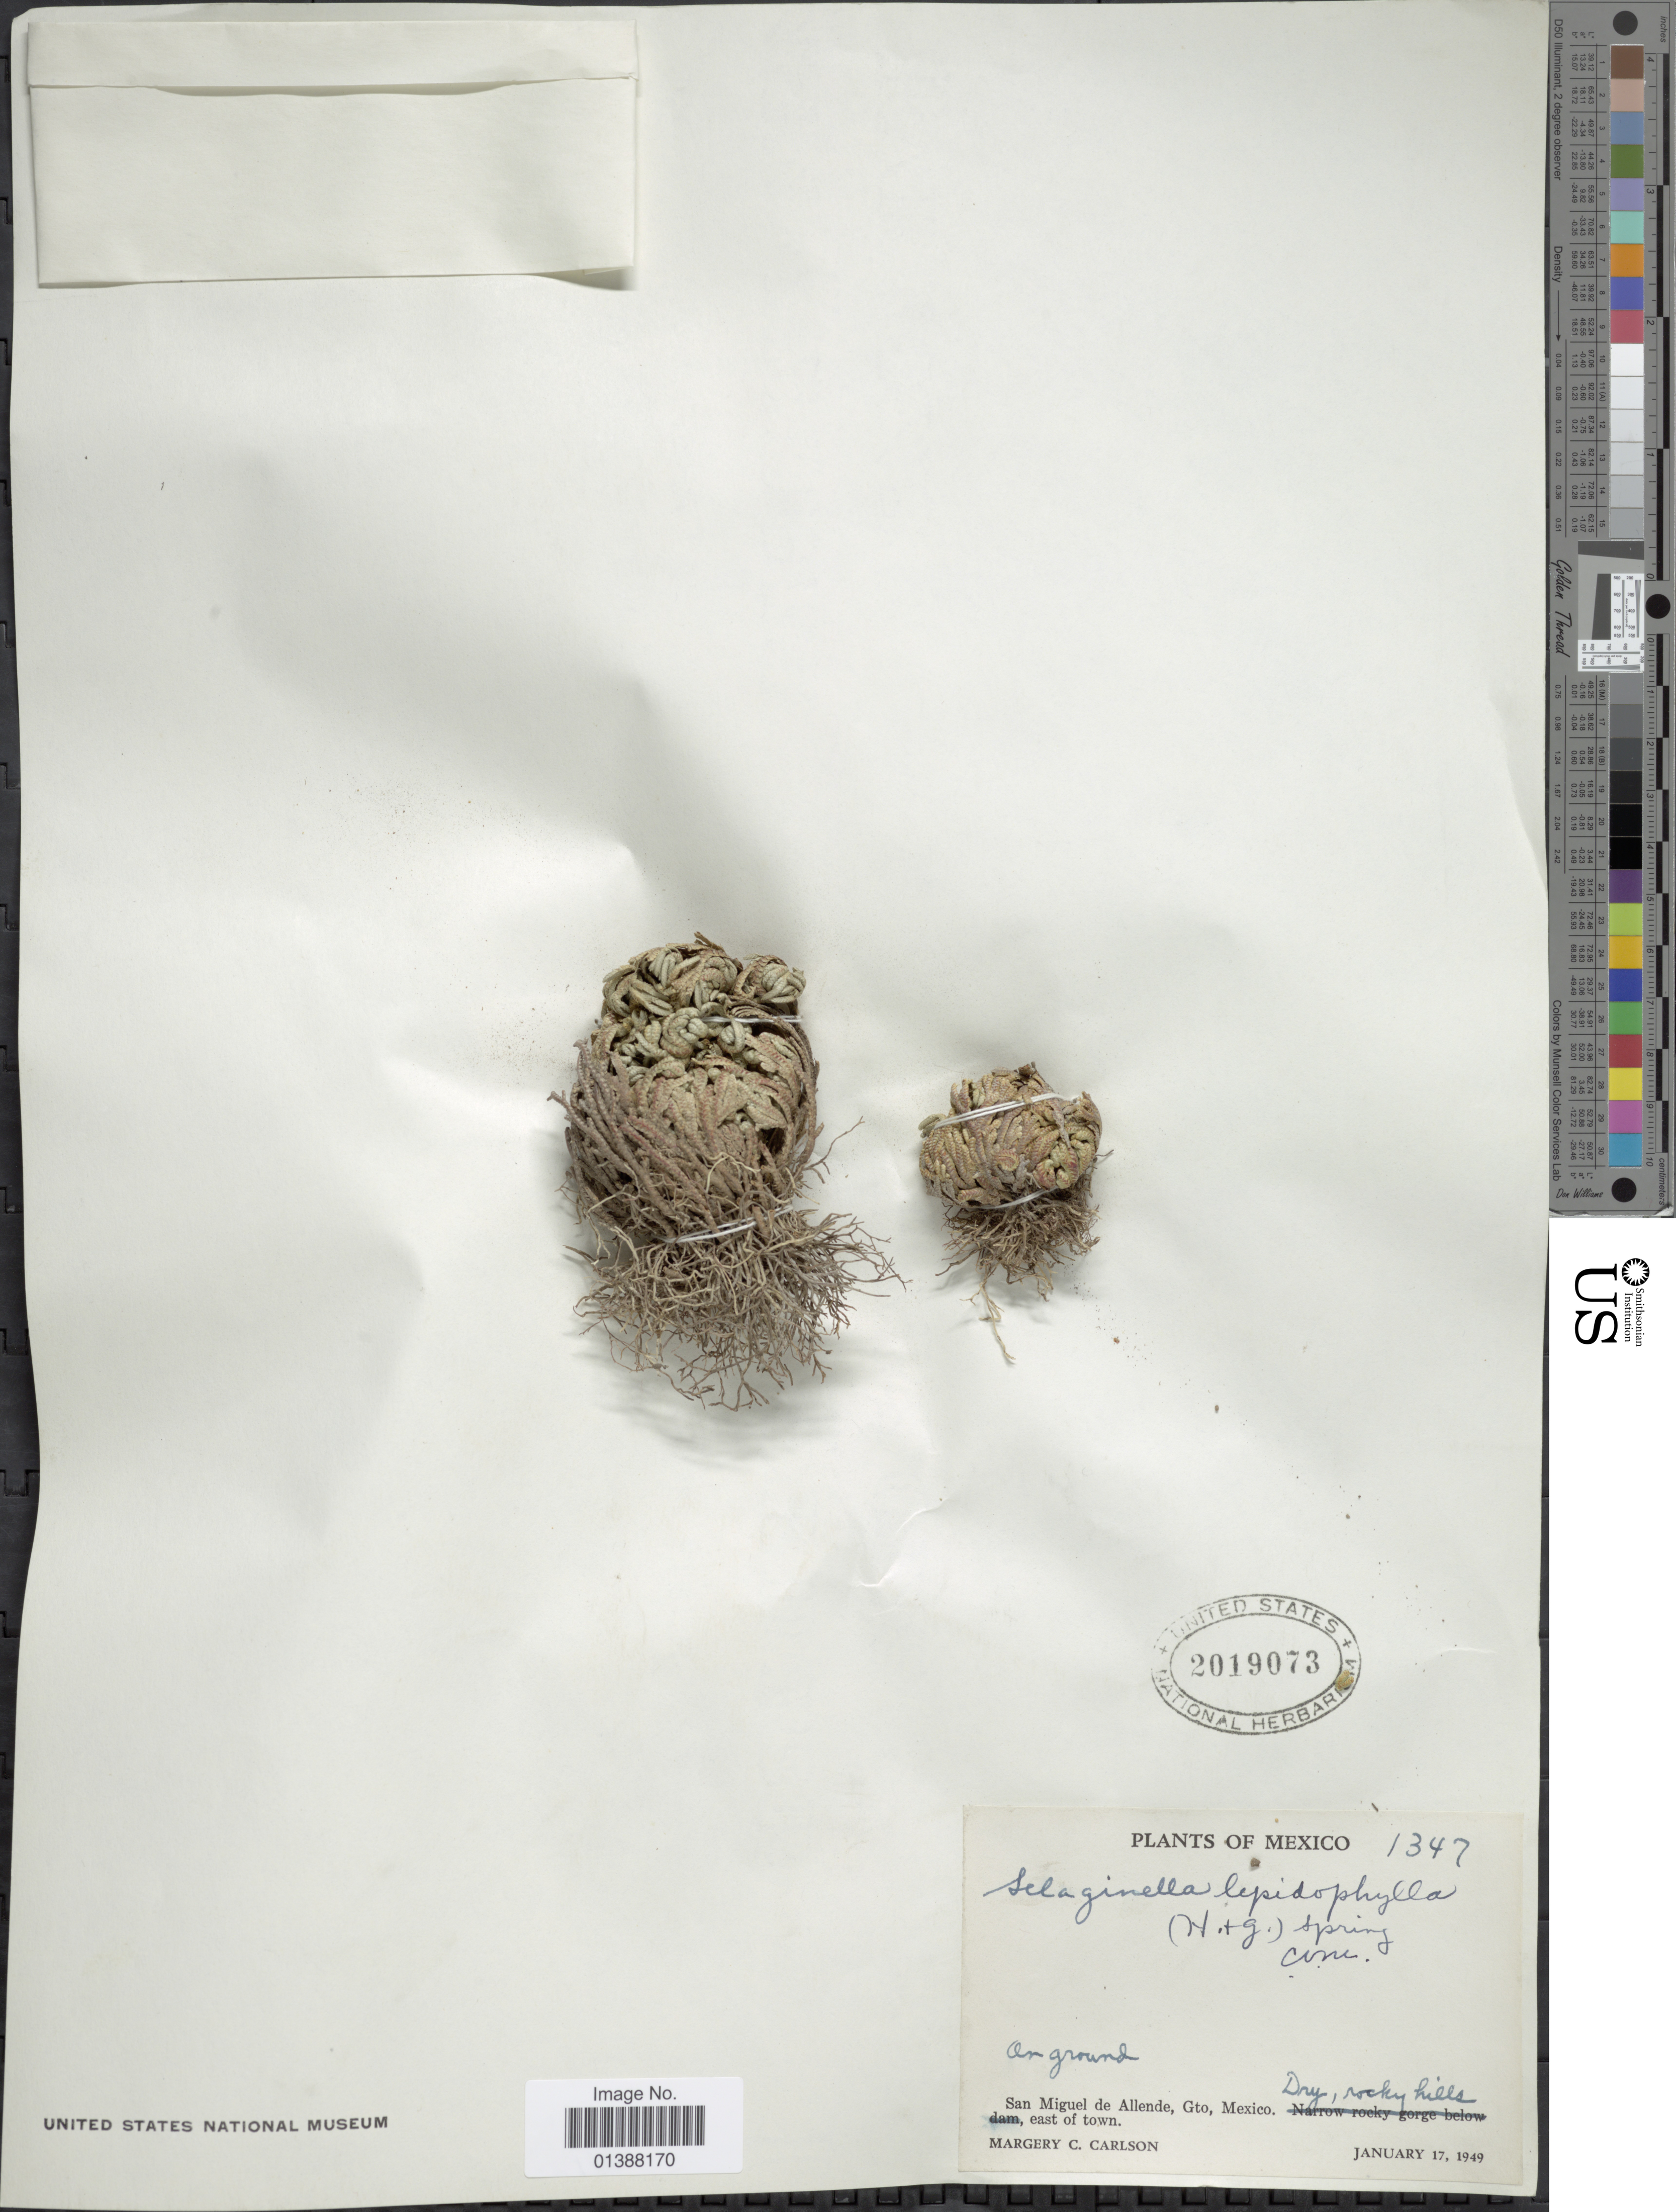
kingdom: Plantae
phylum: Tracheophyta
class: Lycopodiopsida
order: Selaginellales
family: Selaginellaceae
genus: Selaginella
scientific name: Selaginella lepidophylla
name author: (Hook. & Grev.) Spring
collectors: M. C. Carlson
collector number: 1347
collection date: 1949-01-17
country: Mexico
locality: San Miguel de Allende, Gto, east of town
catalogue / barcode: US 2019073